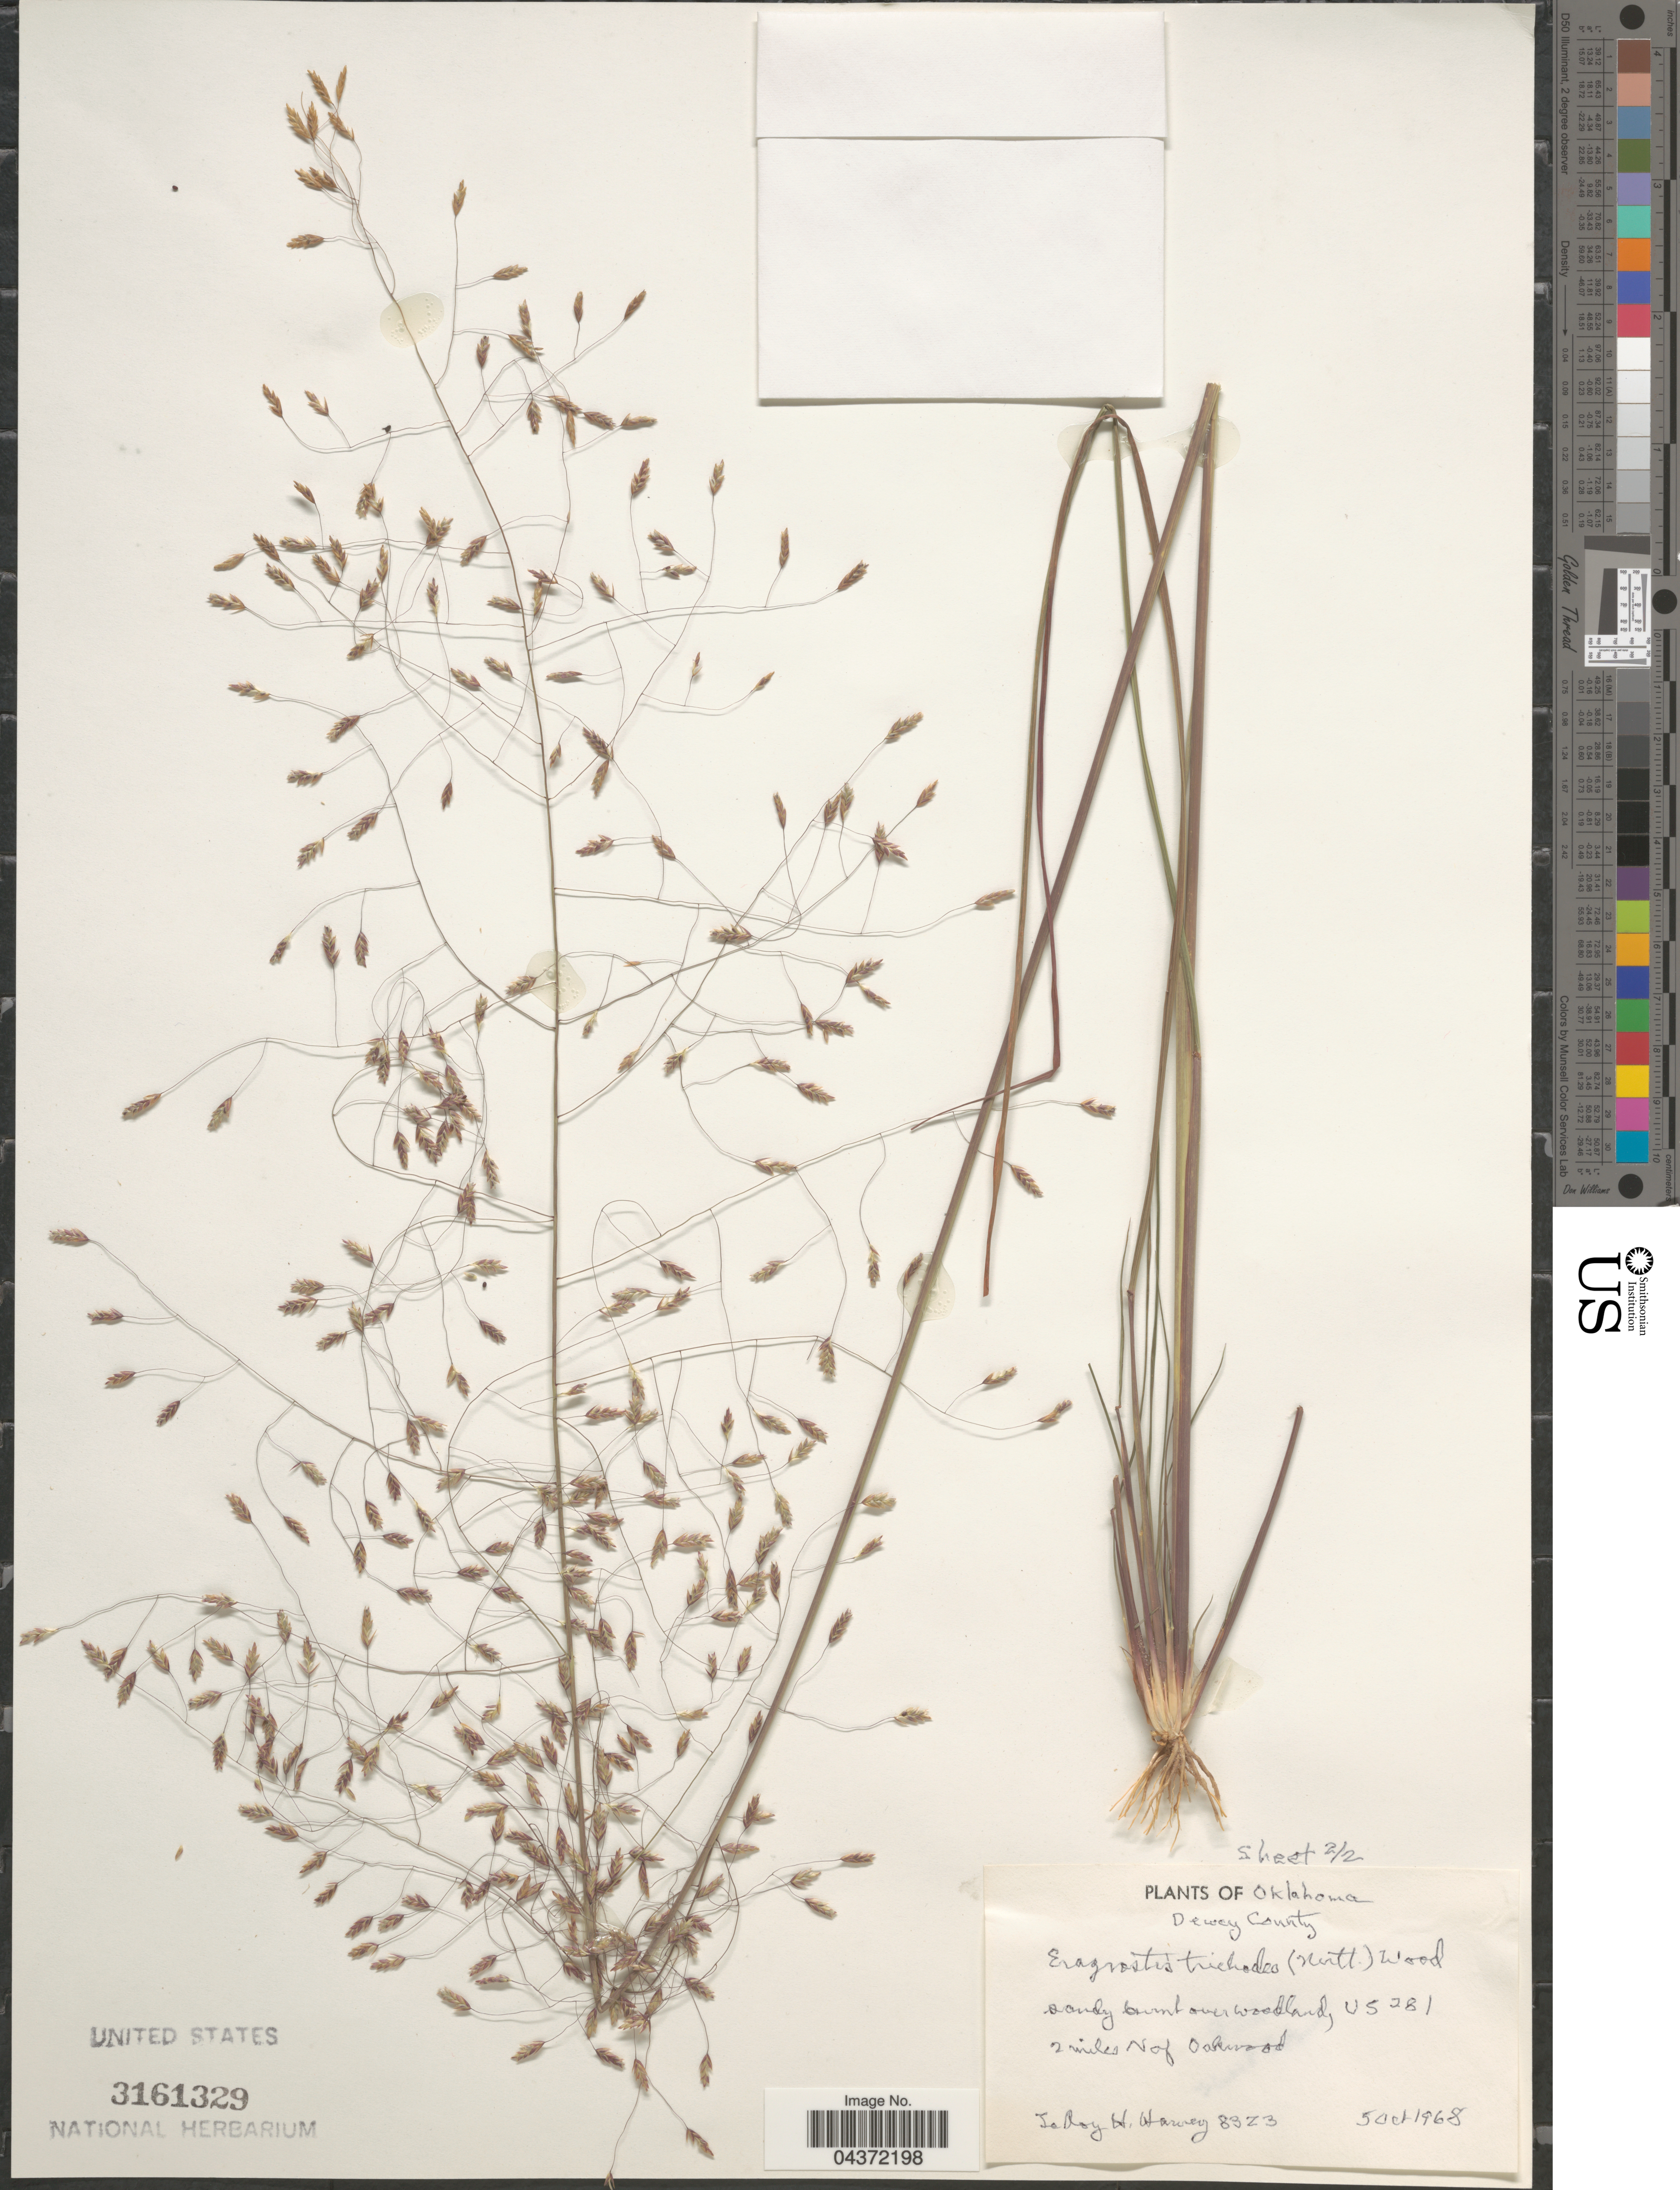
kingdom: Plantae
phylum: Tracheophyta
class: Liliopsida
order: Poales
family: Poaceae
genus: Eragrostis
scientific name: Eragrostis trichodes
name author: (Nutt.) Alph. Wood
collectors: L. H. Harvey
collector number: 8323*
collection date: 1968-10-05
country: United States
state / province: Oklahoma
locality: Sandy burnt over woodland, US 281. 2miles N of Oakwood.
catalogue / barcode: US 3161329